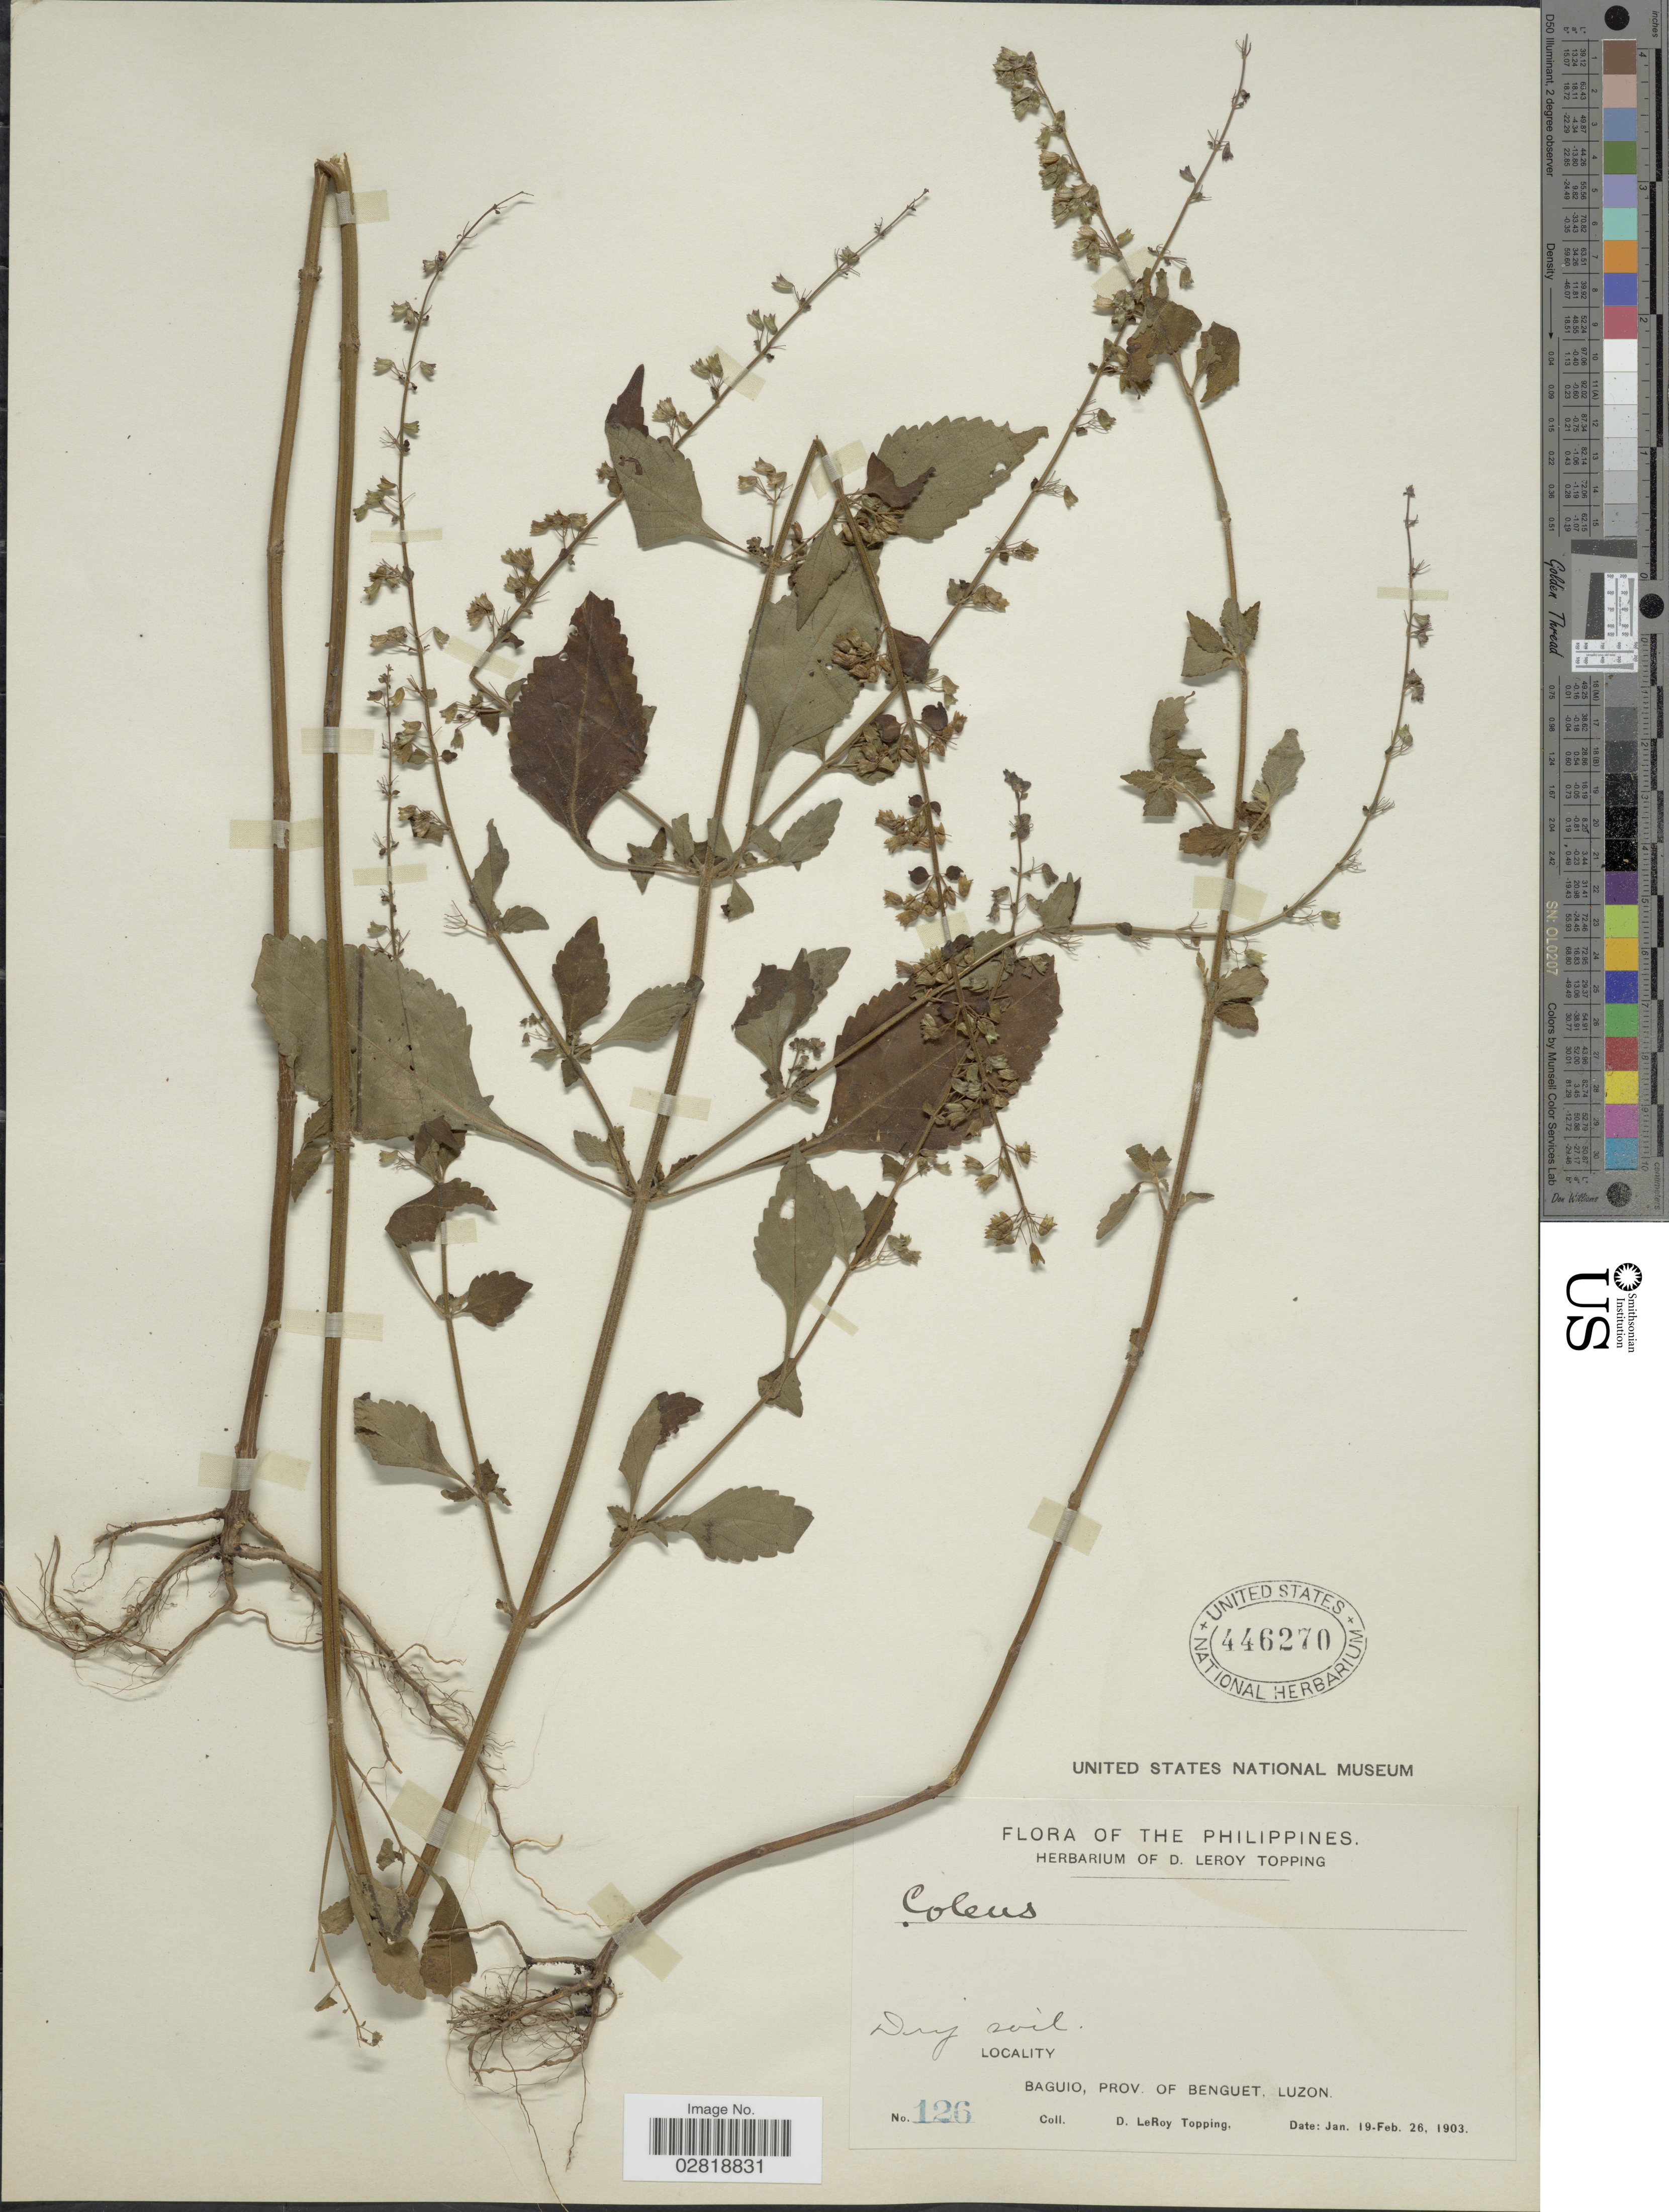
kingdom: Plantae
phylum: Tracheophyta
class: Magnoliopsida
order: Lamiales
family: Lamiaceae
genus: Plectranthus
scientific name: Plectranthus diffusus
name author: Merr.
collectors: D. L. Topping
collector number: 126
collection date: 1903-01-19/1903-02-26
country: Philippines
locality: Baguio, Prov. of Benguet, Luzon.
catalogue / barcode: US 446270